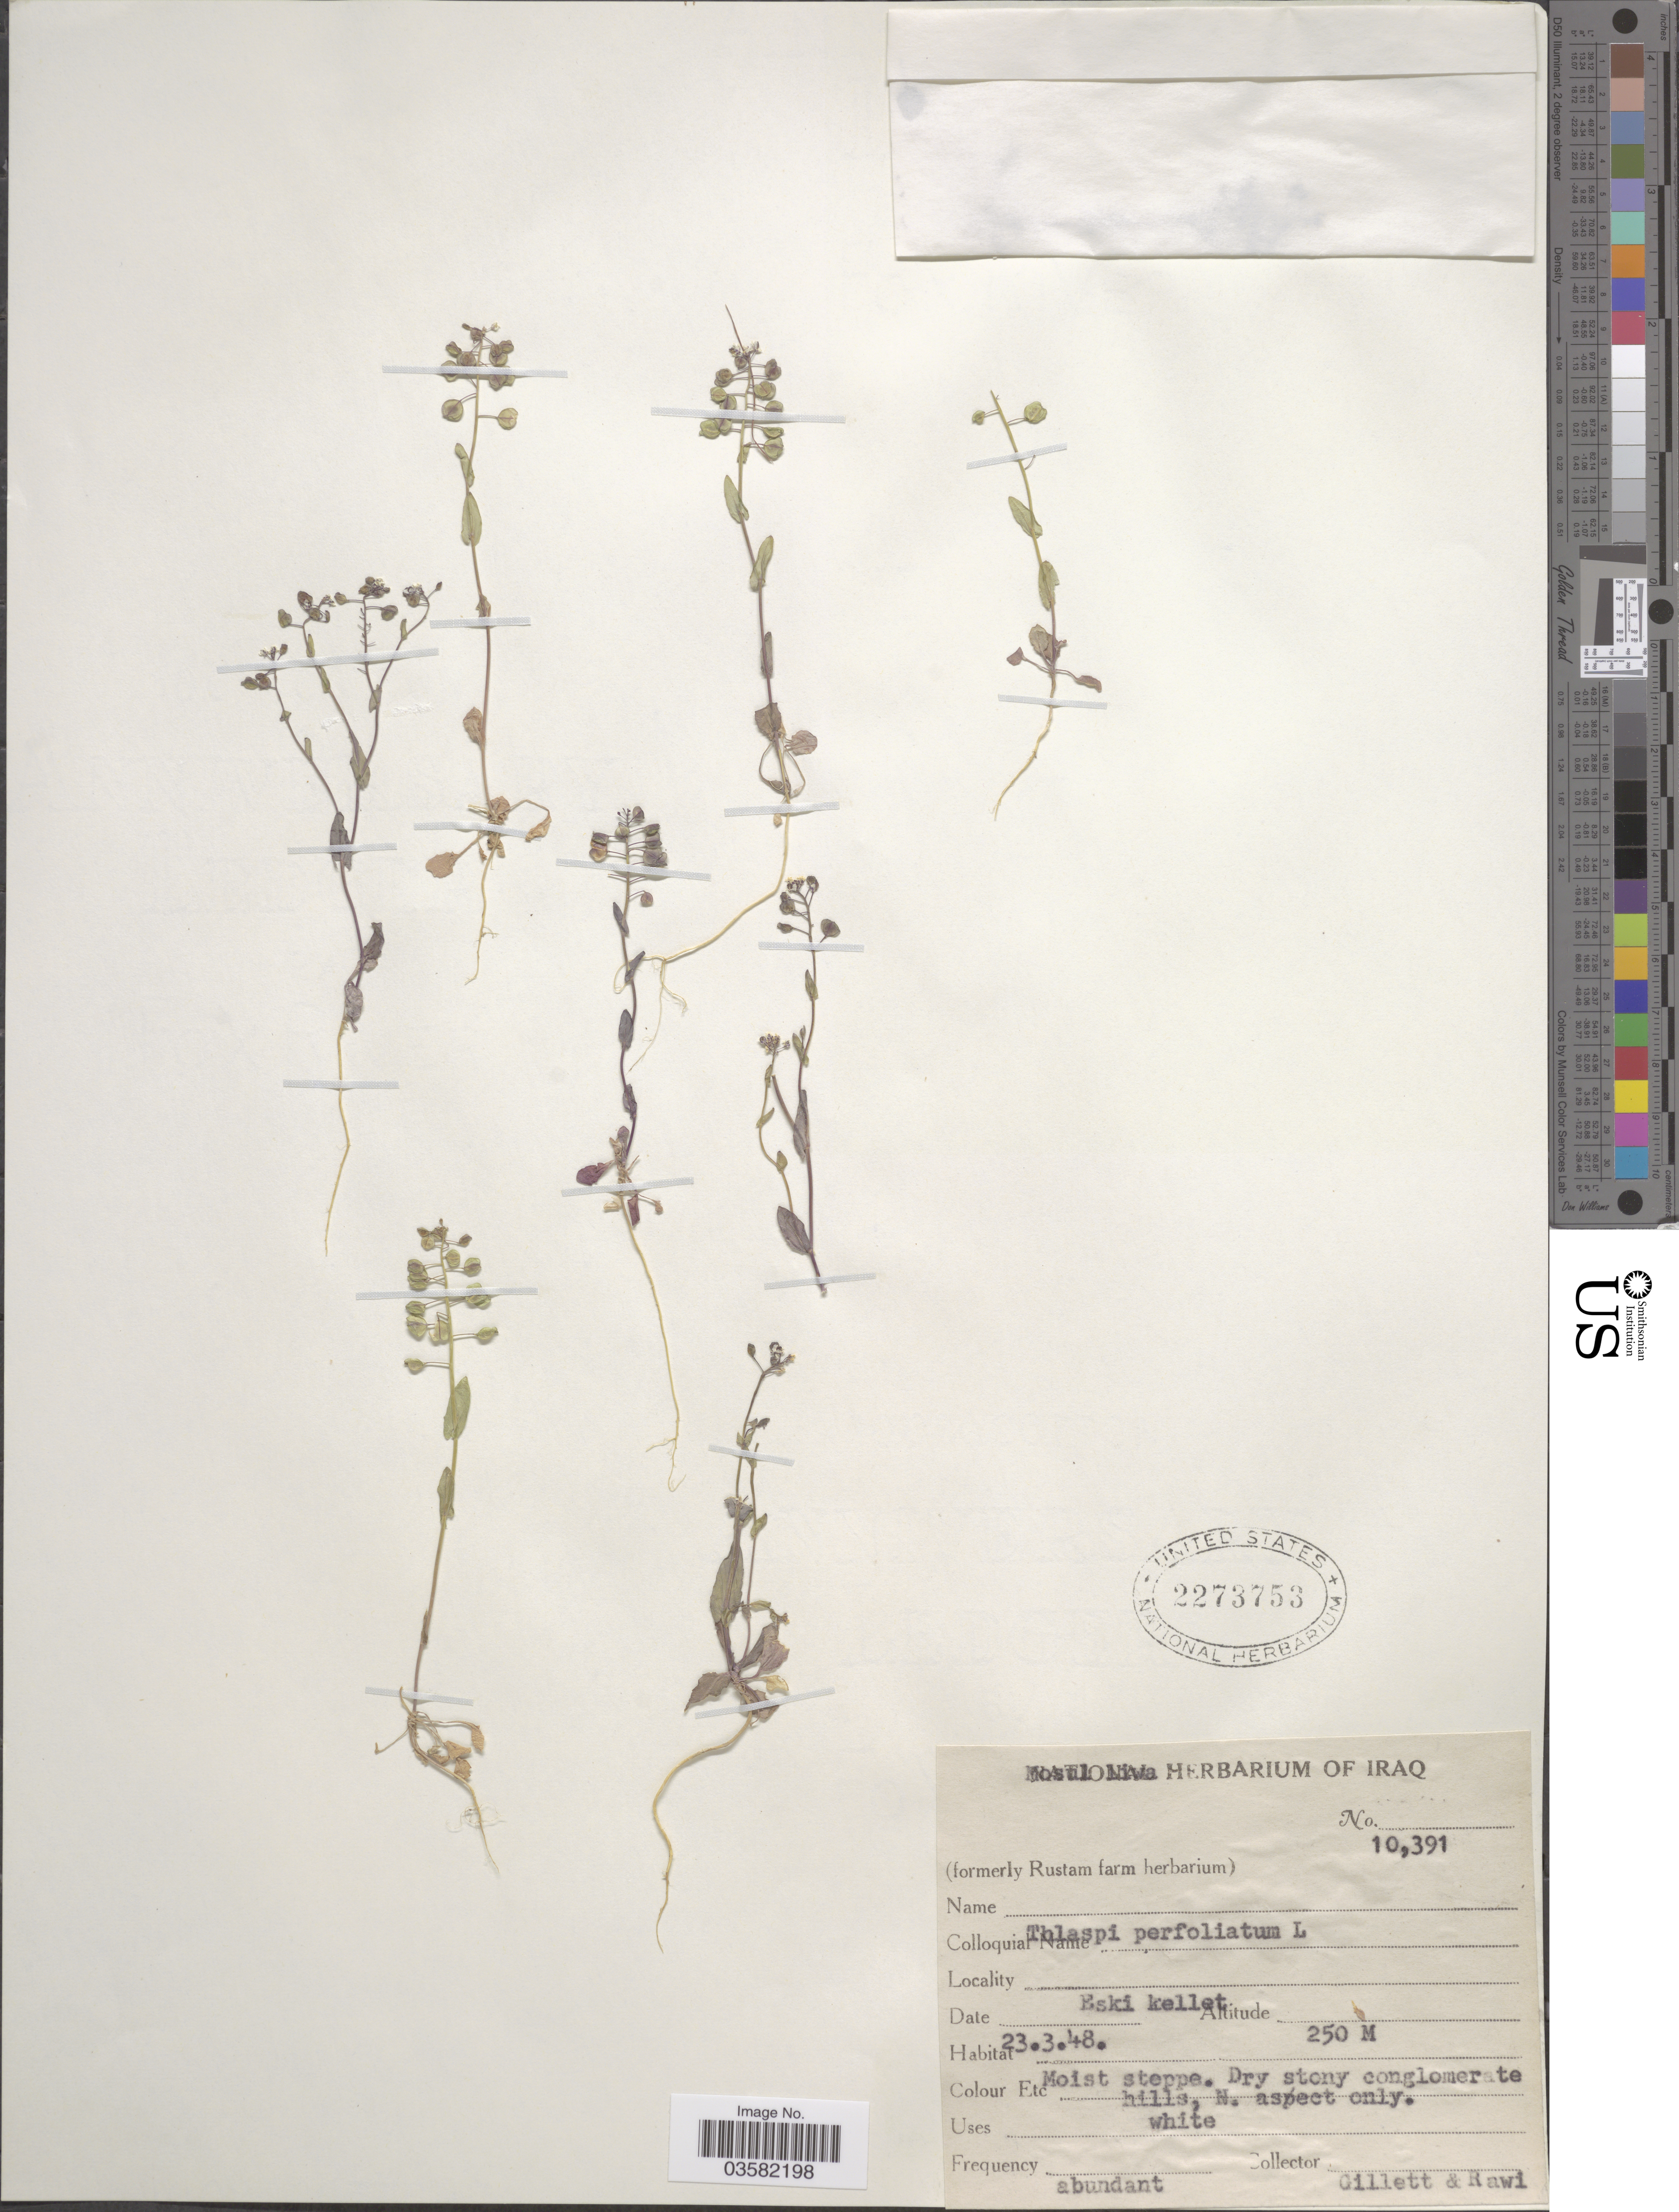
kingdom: Plantae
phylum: Tracheophyta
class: Magnoliopsida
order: Brassicales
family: Brassicaceae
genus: Thlaspi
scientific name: Thlaspi perfoliatum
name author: L.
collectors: Gillett, -- & -. Rawi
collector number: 10391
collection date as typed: Transcribed d/m/y: 23/3/48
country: Iraq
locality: Mosul liwa. Eski kellet.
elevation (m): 250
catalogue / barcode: US 2273753